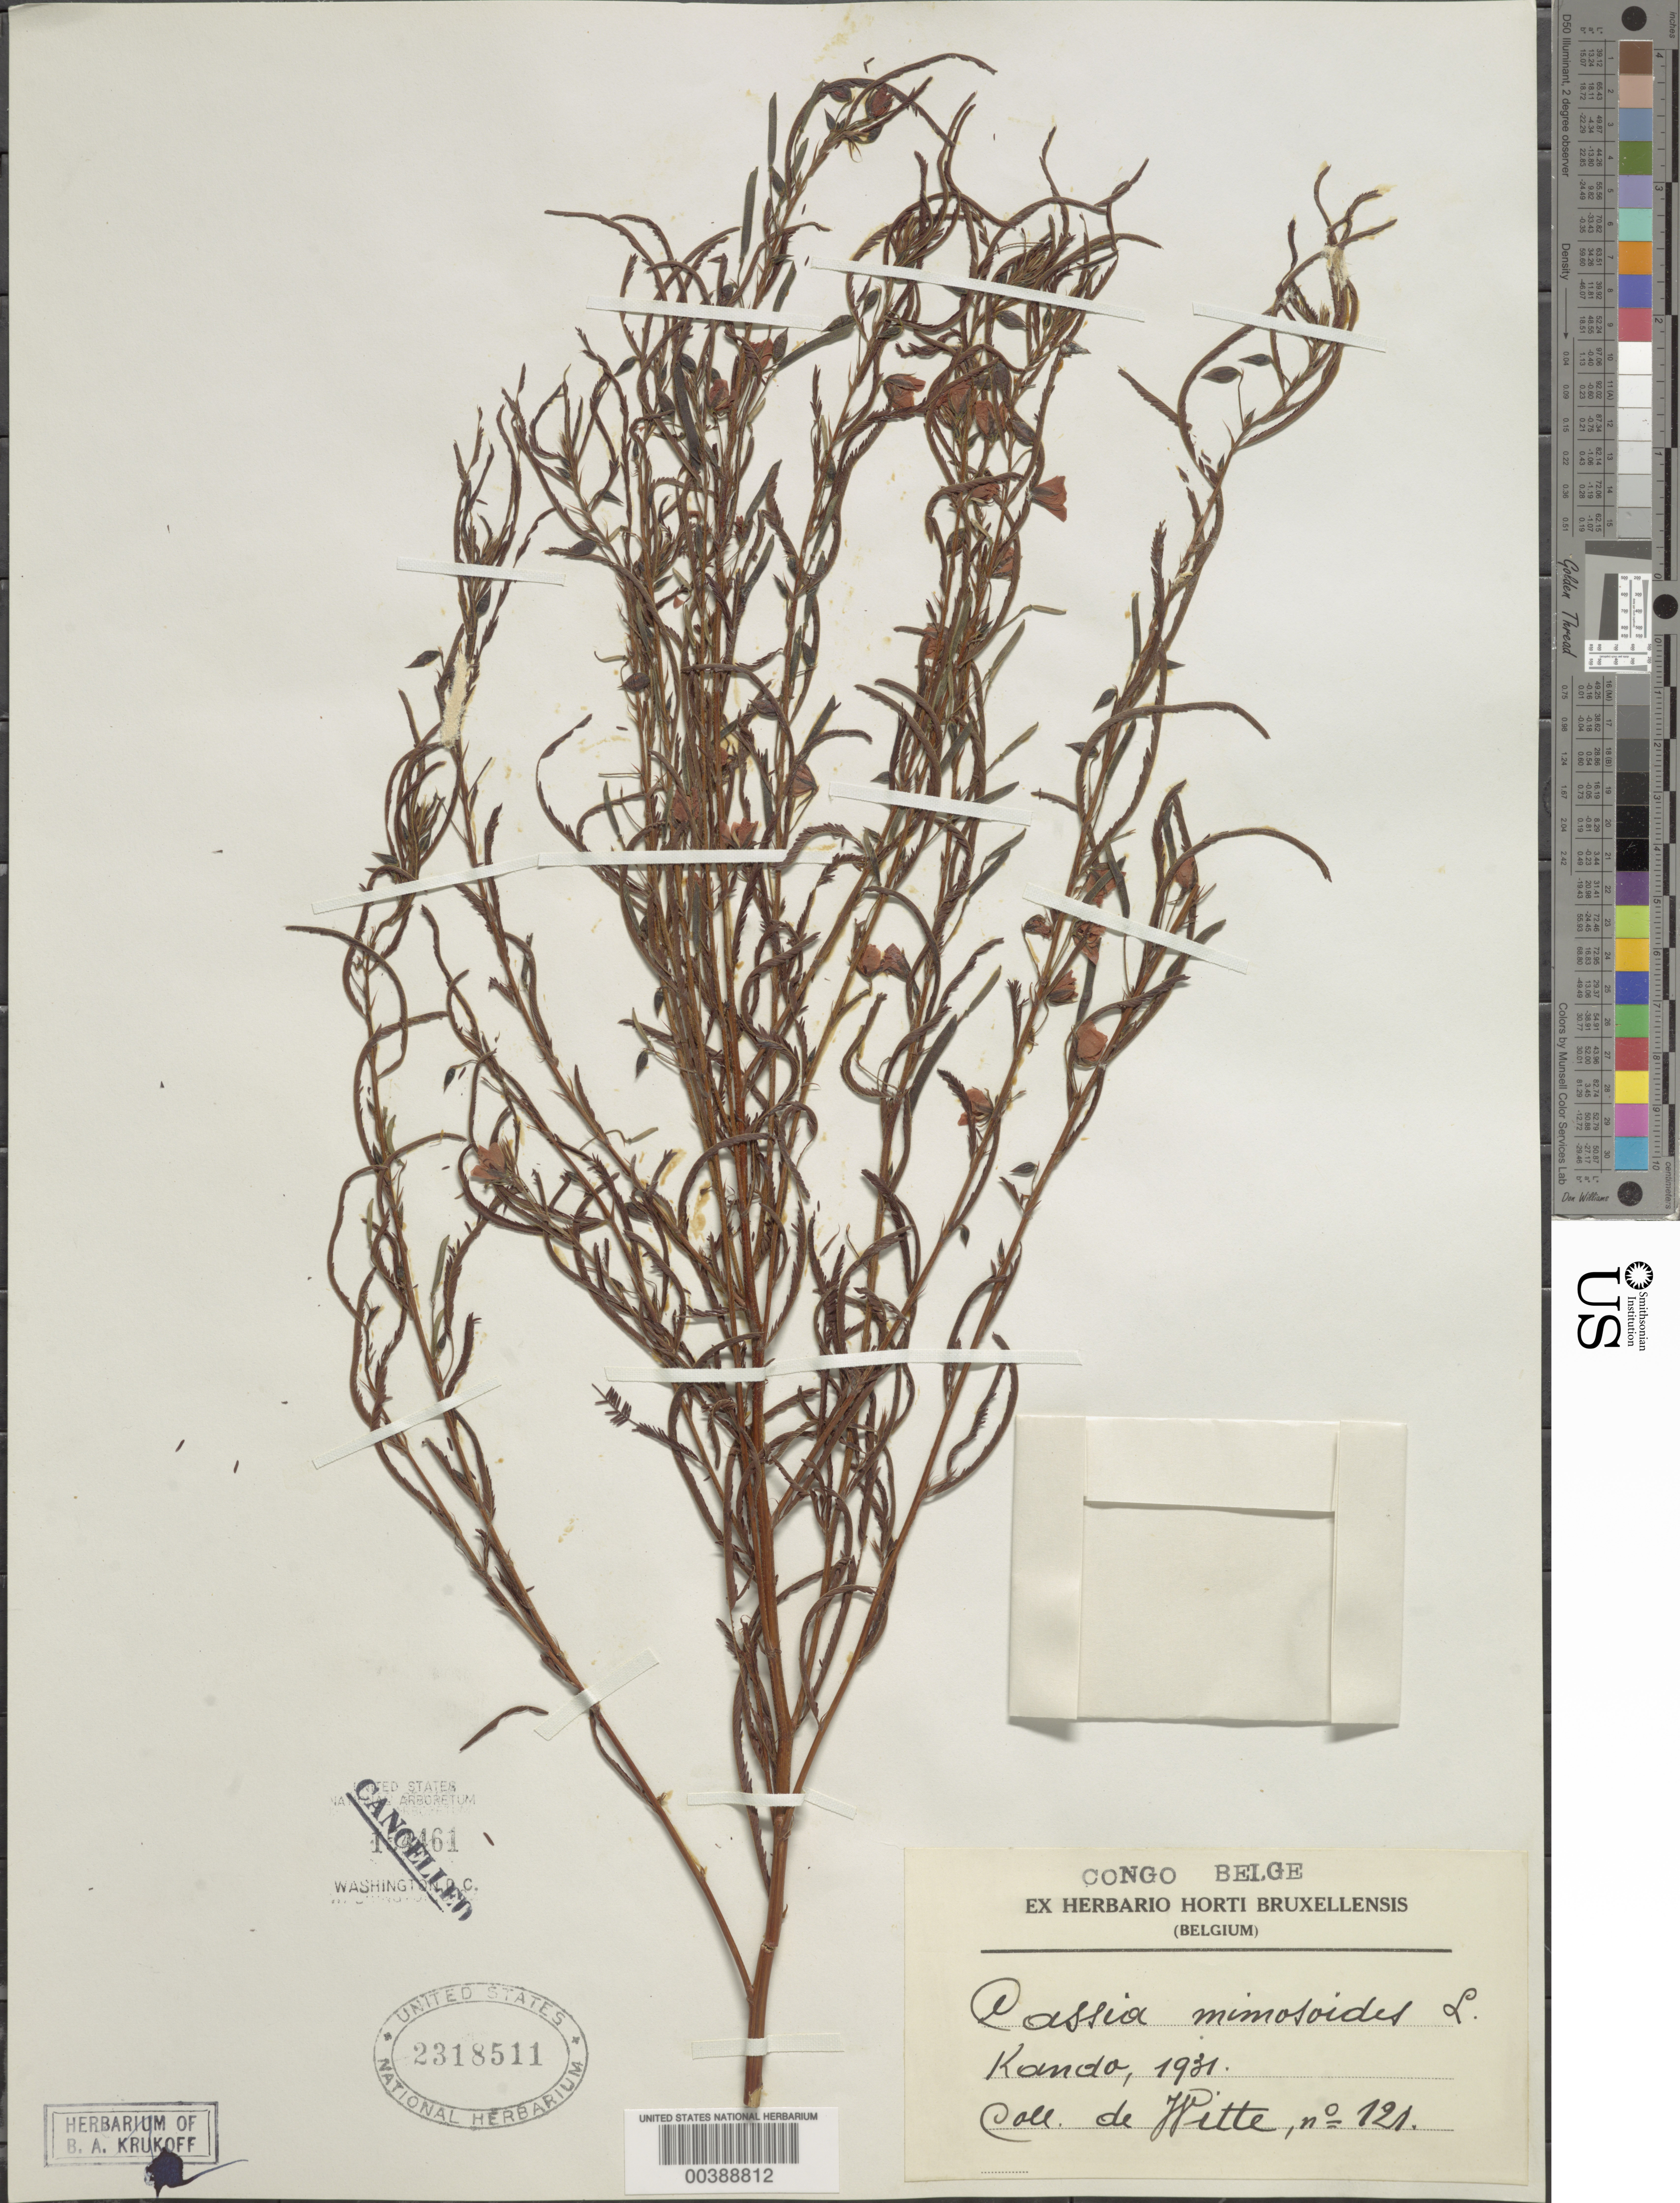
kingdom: Plantae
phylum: Tracheophyta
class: Magnoliopsida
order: Fabales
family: Fabaceae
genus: Chamaecrista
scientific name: Chamaecrista mimosoides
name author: (L.) Greene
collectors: G. F. Witte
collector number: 121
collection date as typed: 1931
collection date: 1931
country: Congo, Democratic Republic of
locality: Kando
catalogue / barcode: US 2318511